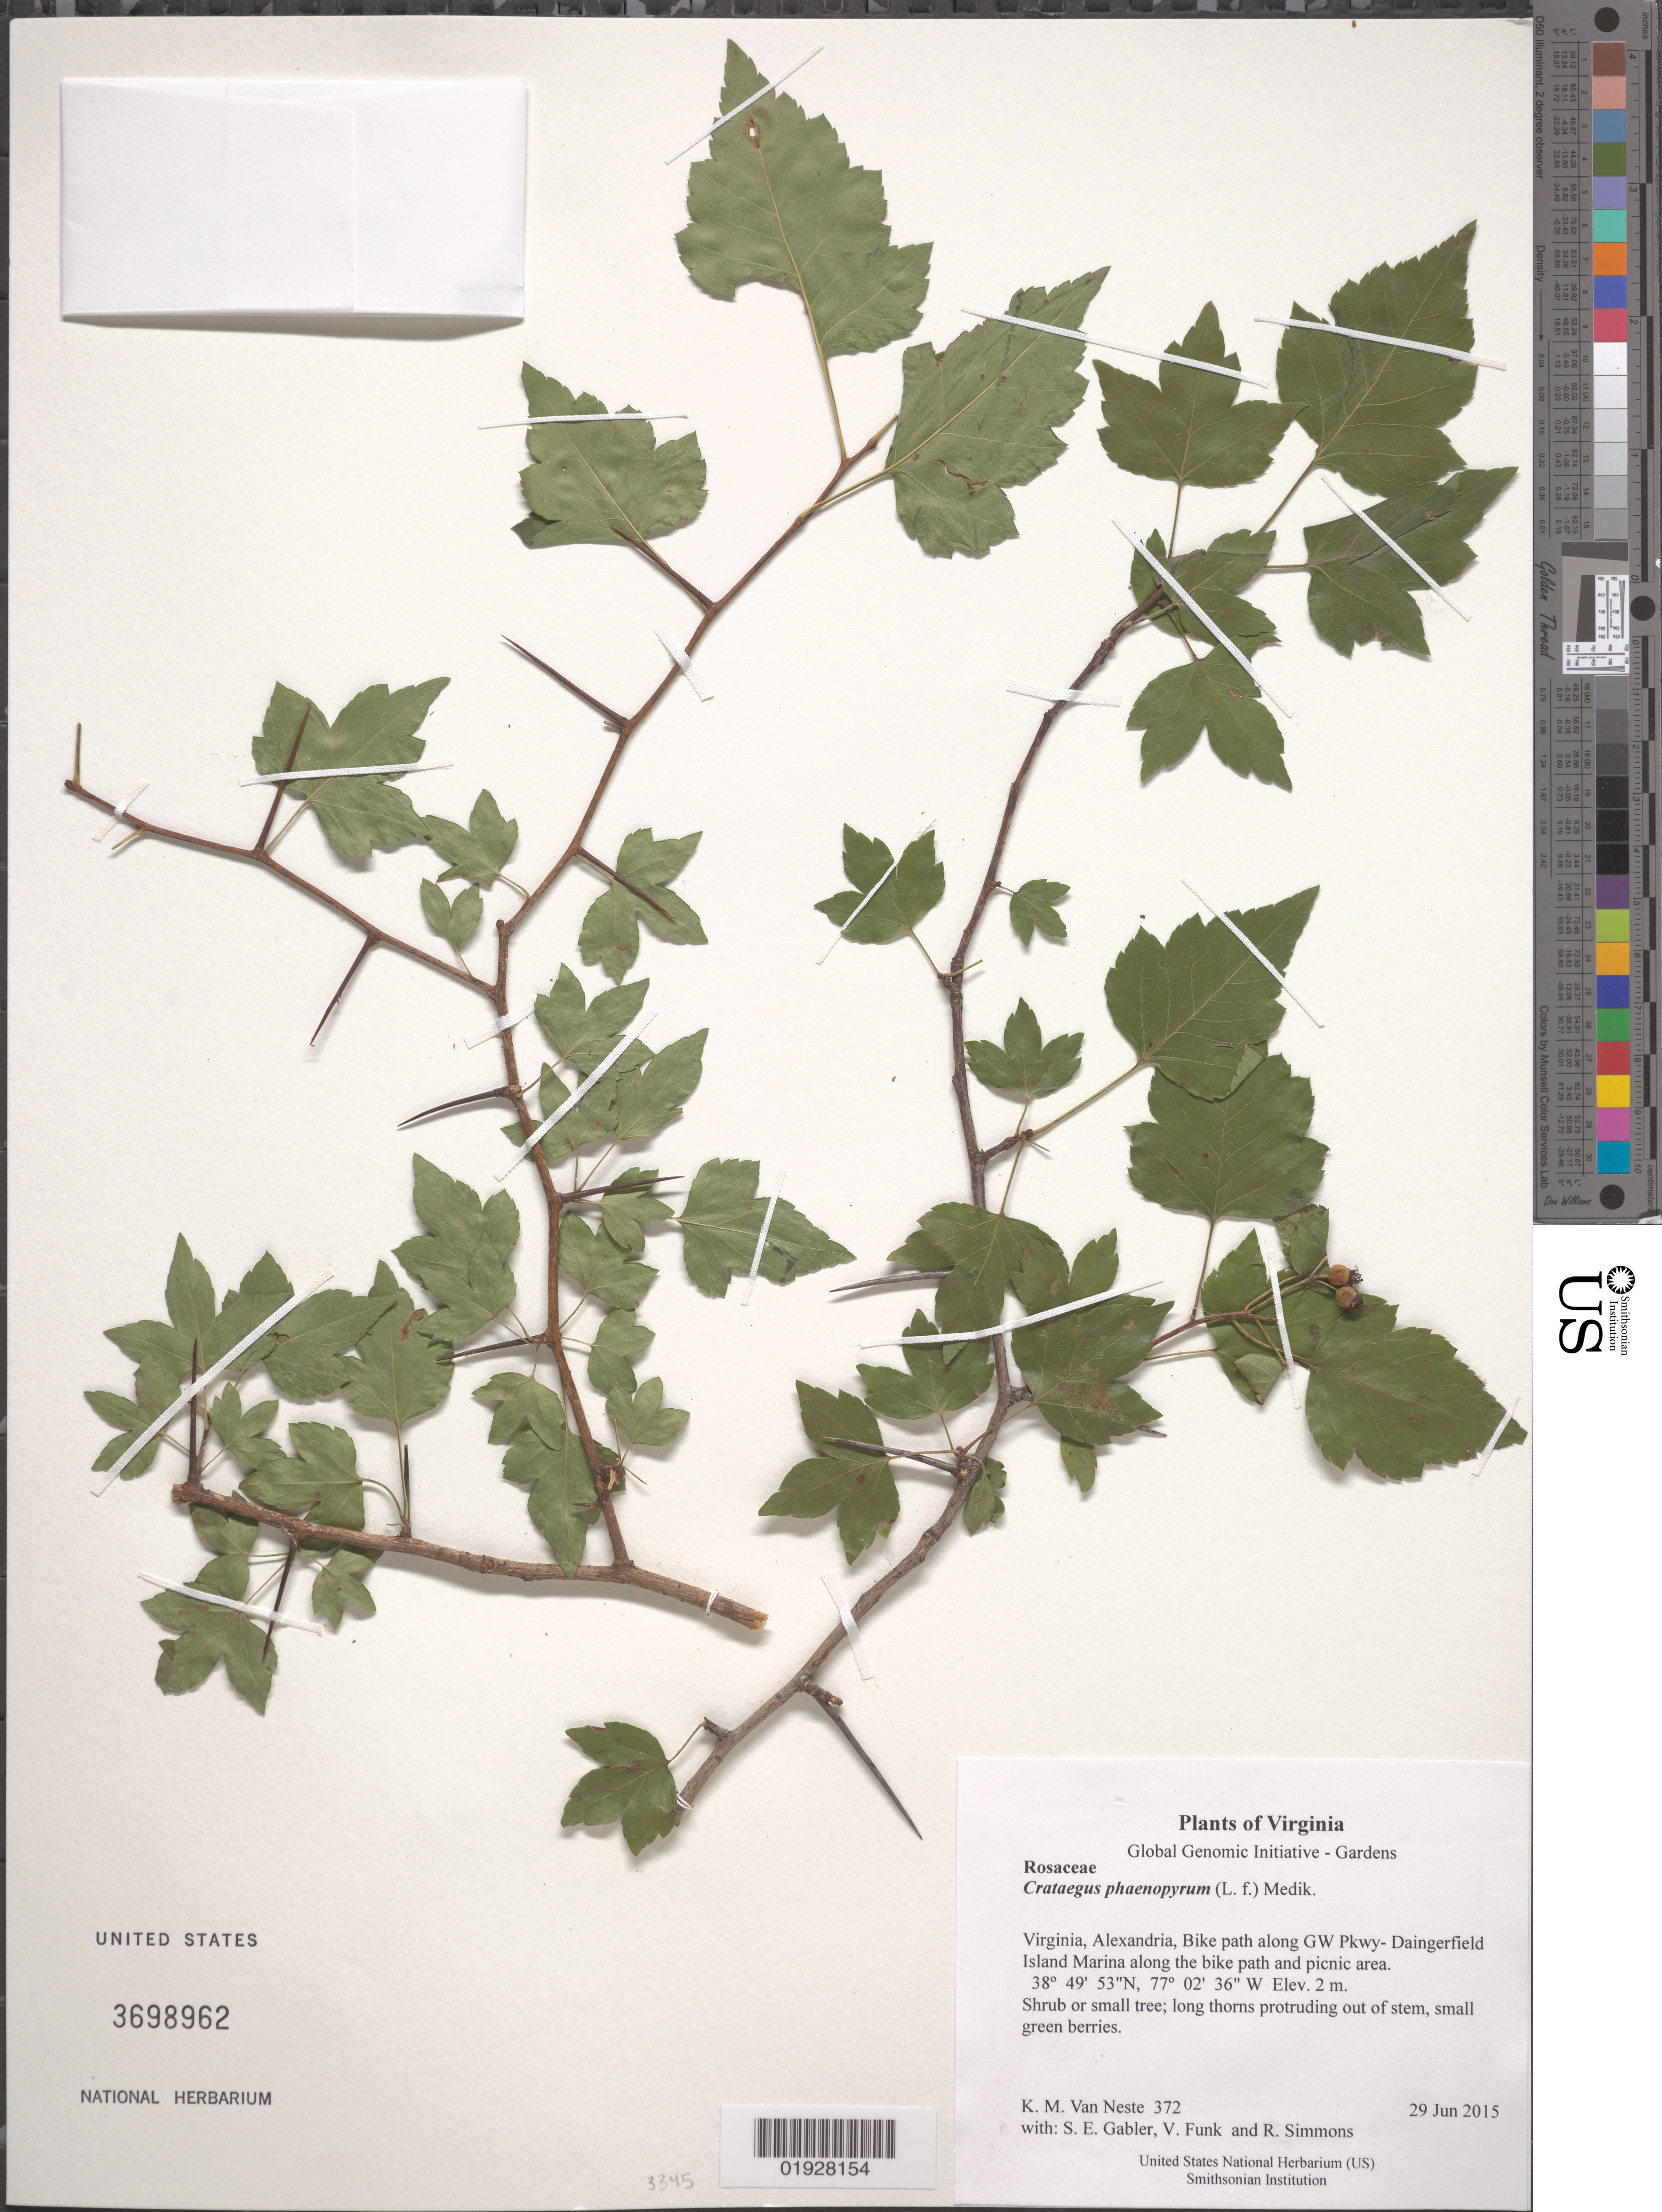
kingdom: Plantae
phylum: Tracheophyta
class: Magnoliopsida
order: Rosales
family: Rosaceae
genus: Crataegus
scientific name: Crataegus phaenopyrum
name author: (L. f.) Medik.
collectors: K. M. Van Neste, S. E. Gabler, V. Funk & R. Simmons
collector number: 372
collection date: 2015-06-29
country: United States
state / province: Virginia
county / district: City of Alexandria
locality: Bike path along GW Pkwy- Dangerfield Island Marina along the bike path and picnic area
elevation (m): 2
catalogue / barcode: US 3698962